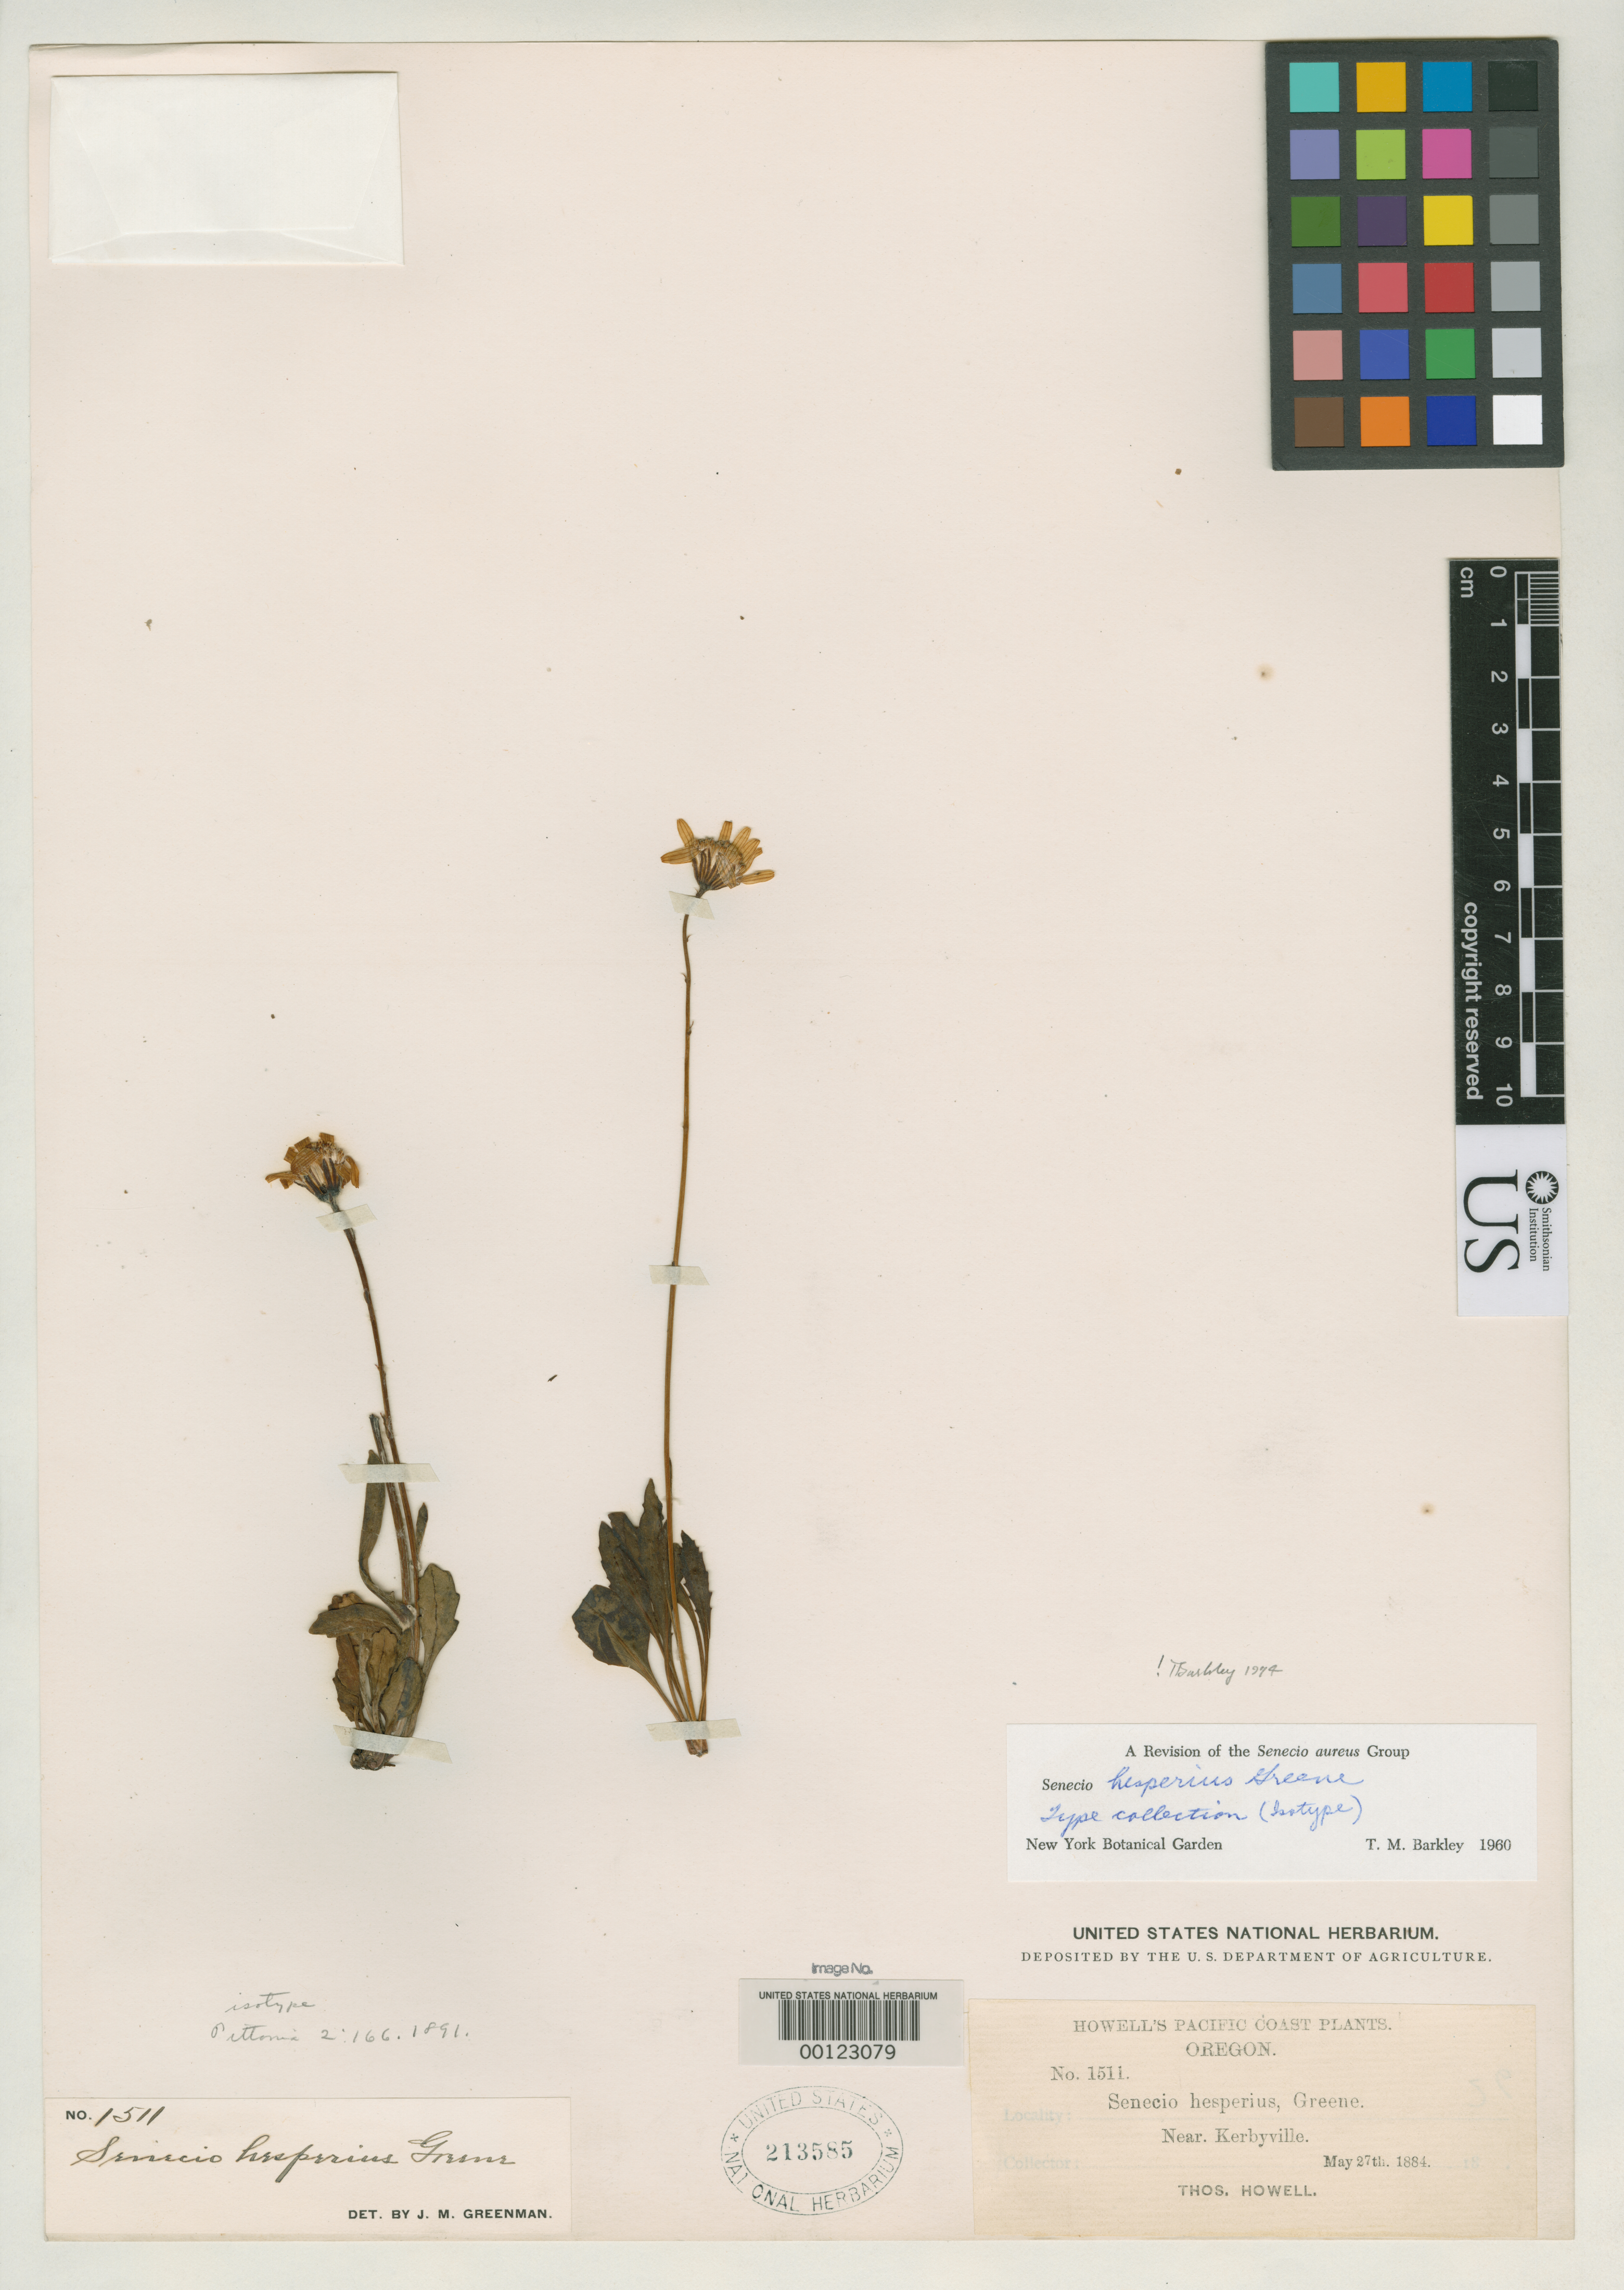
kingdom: Plantae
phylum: Tracheophyta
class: Magnoliopsida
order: Asterales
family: Asteraceae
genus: Senecio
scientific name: Senecio hesperius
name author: Greene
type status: Isotype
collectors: T. J. Howell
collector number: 1511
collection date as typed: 27 May 1884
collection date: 1884-05-27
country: United States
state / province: Oregon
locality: Near Kerbyville.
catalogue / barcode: US 213585